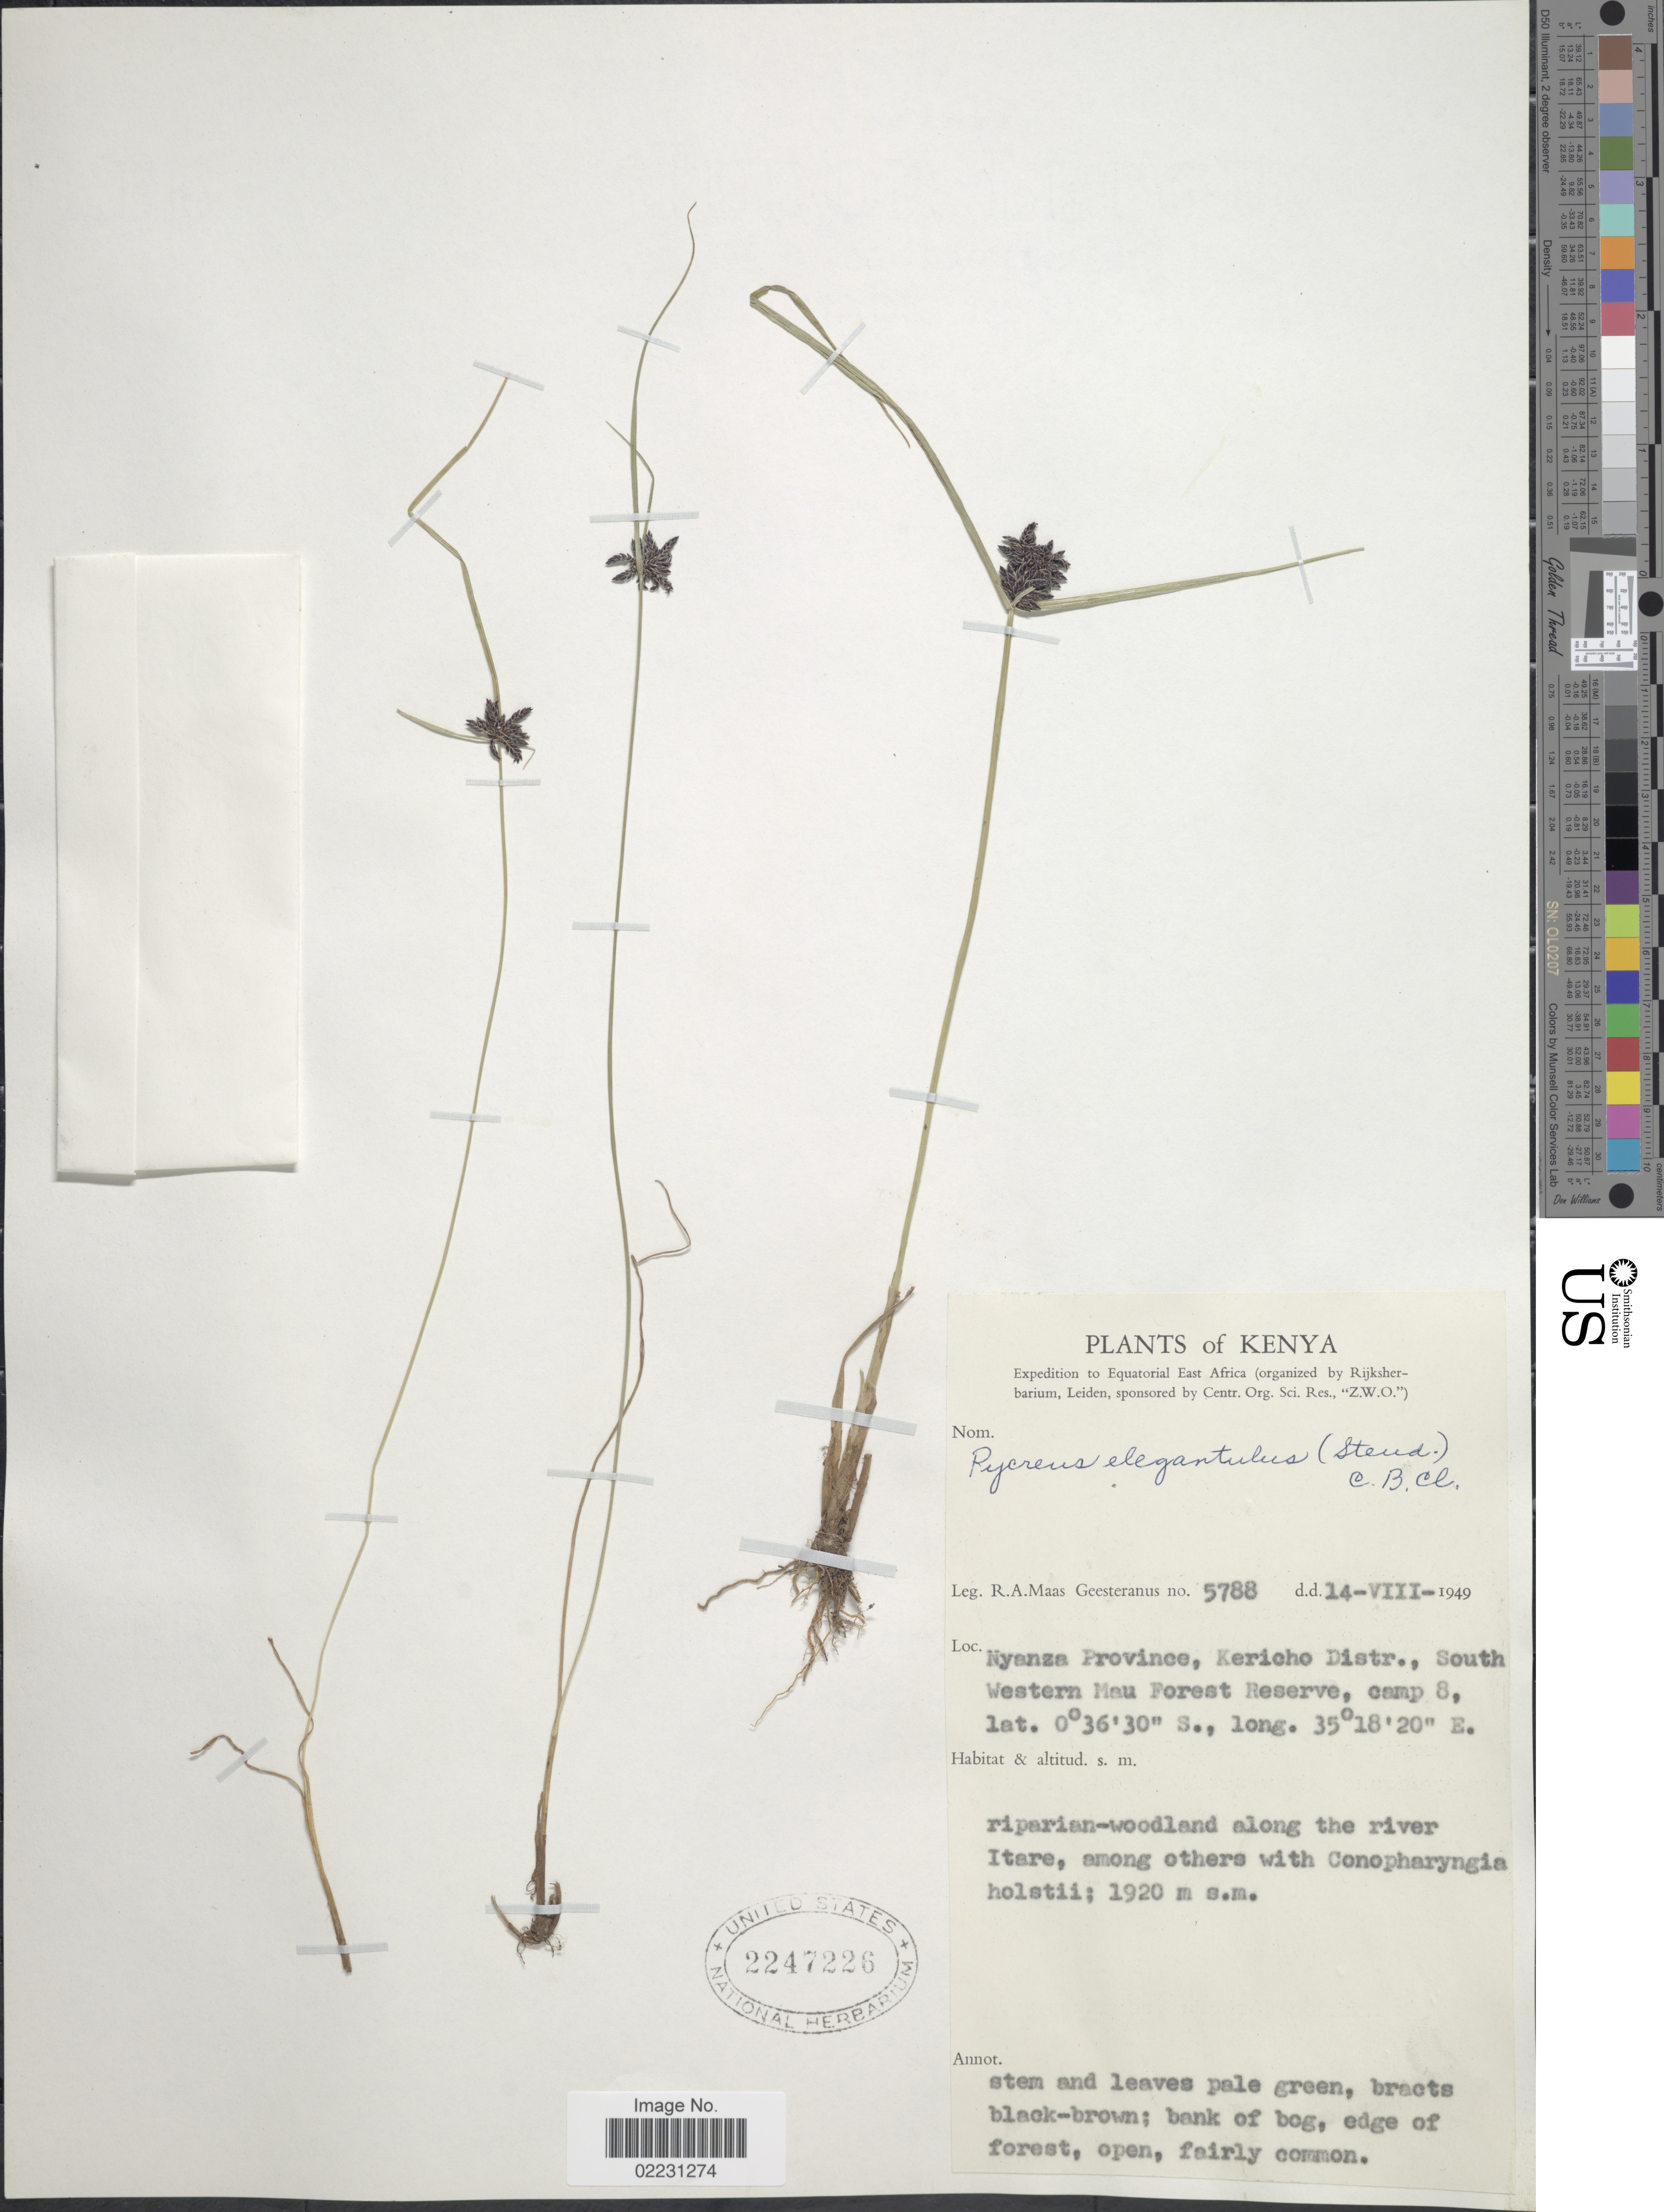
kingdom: Plantae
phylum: Tracheophyta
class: Liliopsida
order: Poales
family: Cyperaceae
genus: Cyperus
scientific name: Cyperus elegantulus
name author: Steud.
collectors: R. A. Maas Geesteranus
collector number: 5788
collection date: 1949-08-14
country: Kenya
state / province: Kericho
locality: Nyanza Province, Kericho Distr., South Western Mau Forest Reserve, camp 8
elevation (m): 1920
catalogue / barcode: US 2247226